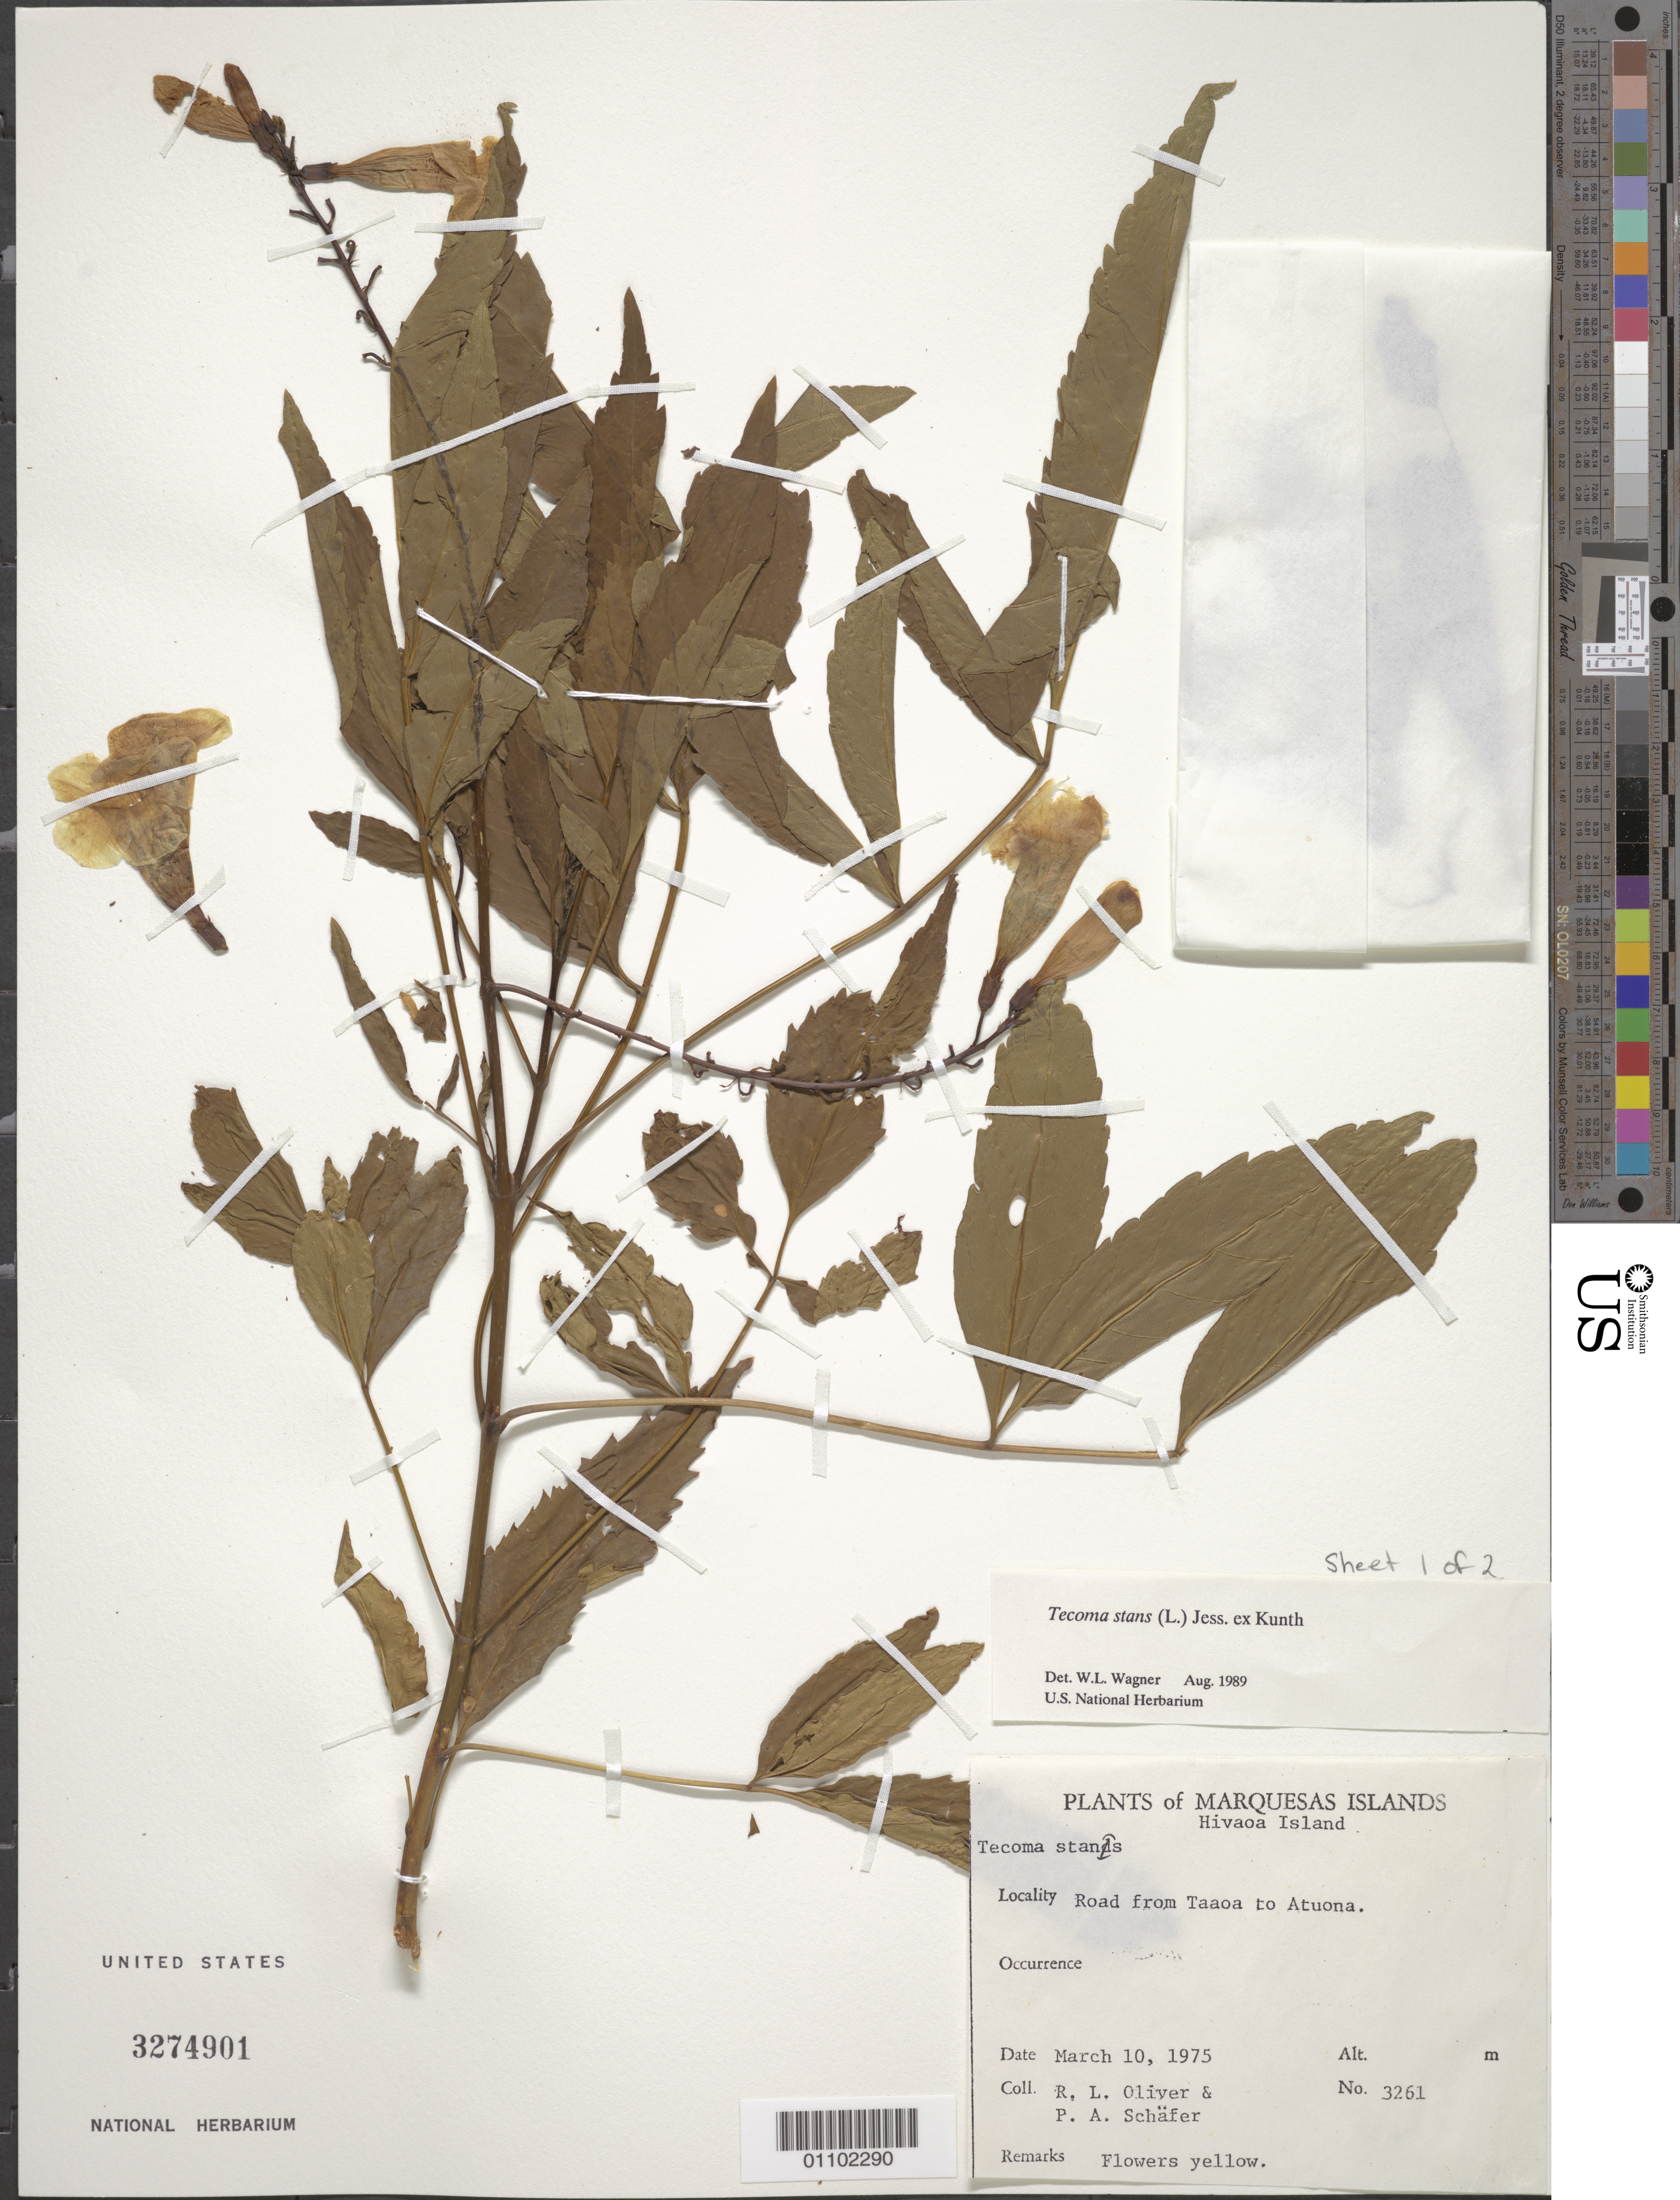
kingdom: Plantae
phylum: Tracheophyta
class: Magnoliopsida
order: Lamiales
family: Bignoniaceae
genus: Tecoma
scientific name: Tecoma stans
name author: (L.) Juss. ex Kunth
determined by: Wagner, W. L., (BOT), Smithsonian Institution - National Museum of Natural History (UNITED STATES)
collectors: R. L. Oliver & P. A. Schäfer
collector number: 3261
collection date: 1975-03-10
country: French Polynesia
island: Hiva Oa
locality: road from Taaoa to Atuona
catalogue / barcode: US 3274901